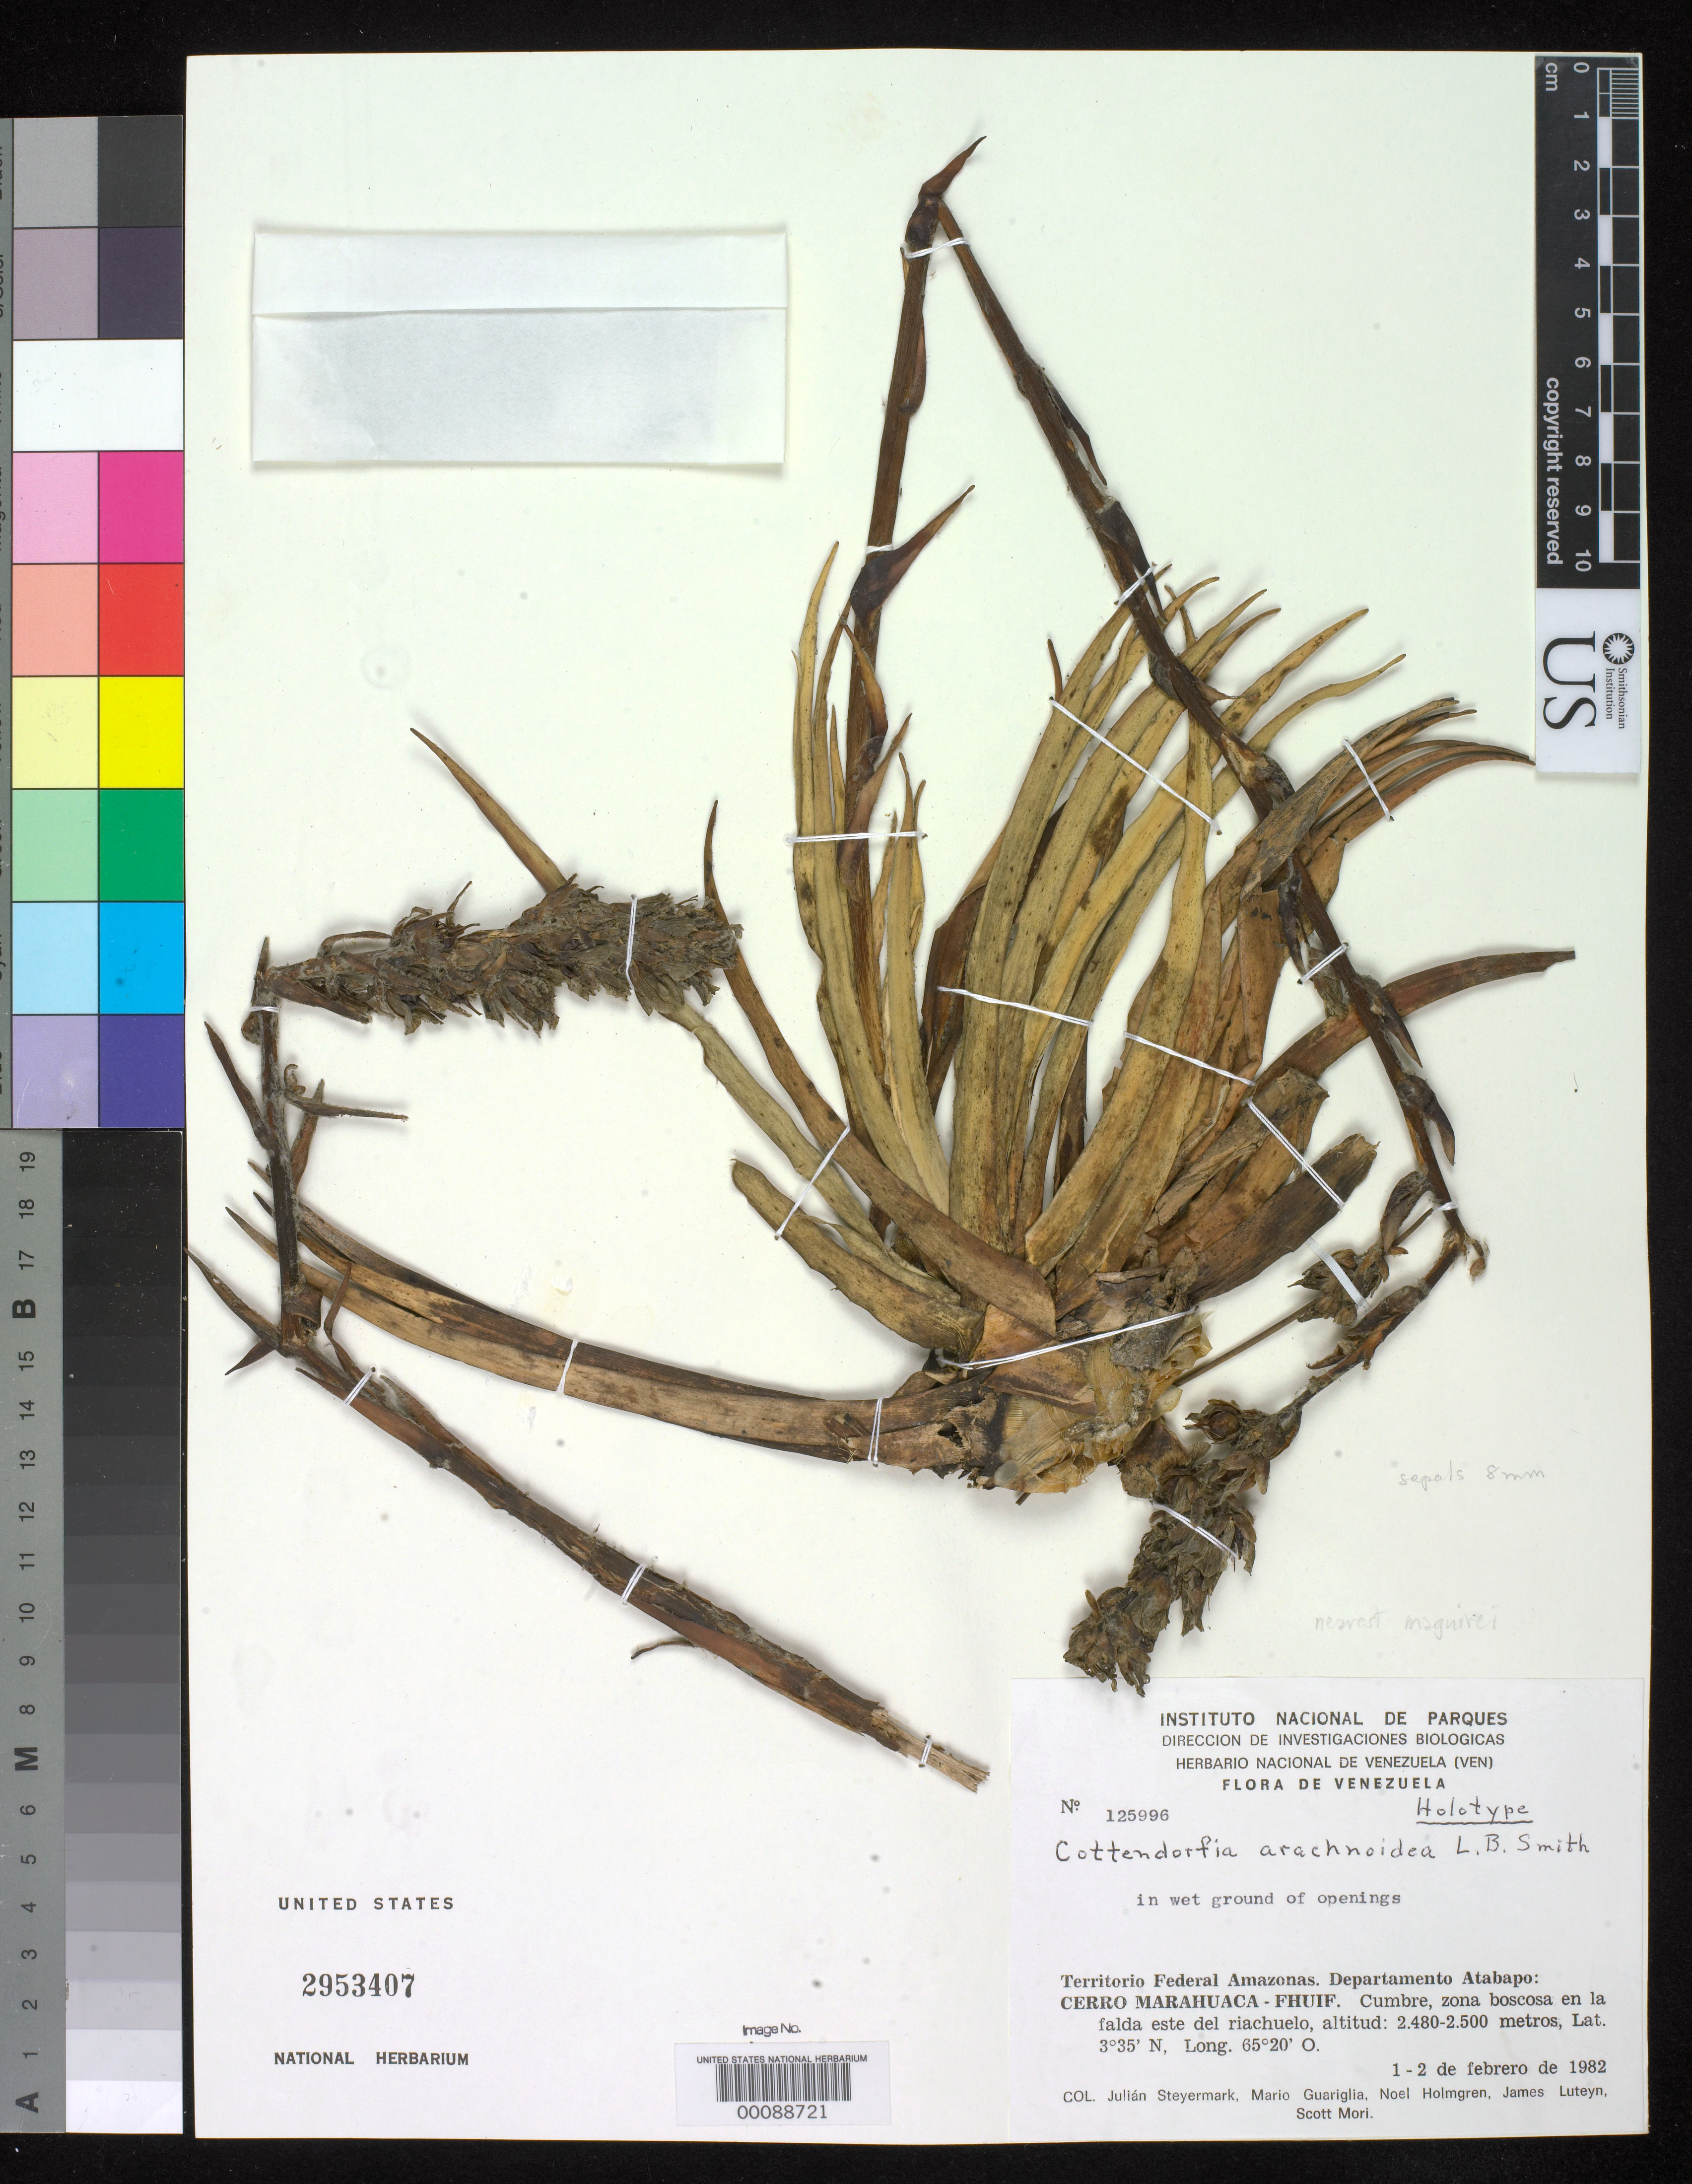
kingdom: Plantae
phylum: Tracheophyta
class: Liliopsida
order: Poales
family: Bromeliaceae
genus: Cottendorfia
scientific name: Cottendorfia arachnoidea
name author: L.B. Sm.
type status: Holotype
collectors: J. Steyermark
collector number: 125996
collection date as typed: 01 Feb 1982 to 02 Feb 1982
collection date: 1982-02-01/1982-02-02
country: Venezuela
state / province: Amazonas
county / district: Atabapo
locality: Cumbre, zona boscosa en La falda este del Riachuelo.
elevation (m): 2480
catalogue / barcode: US 2953407